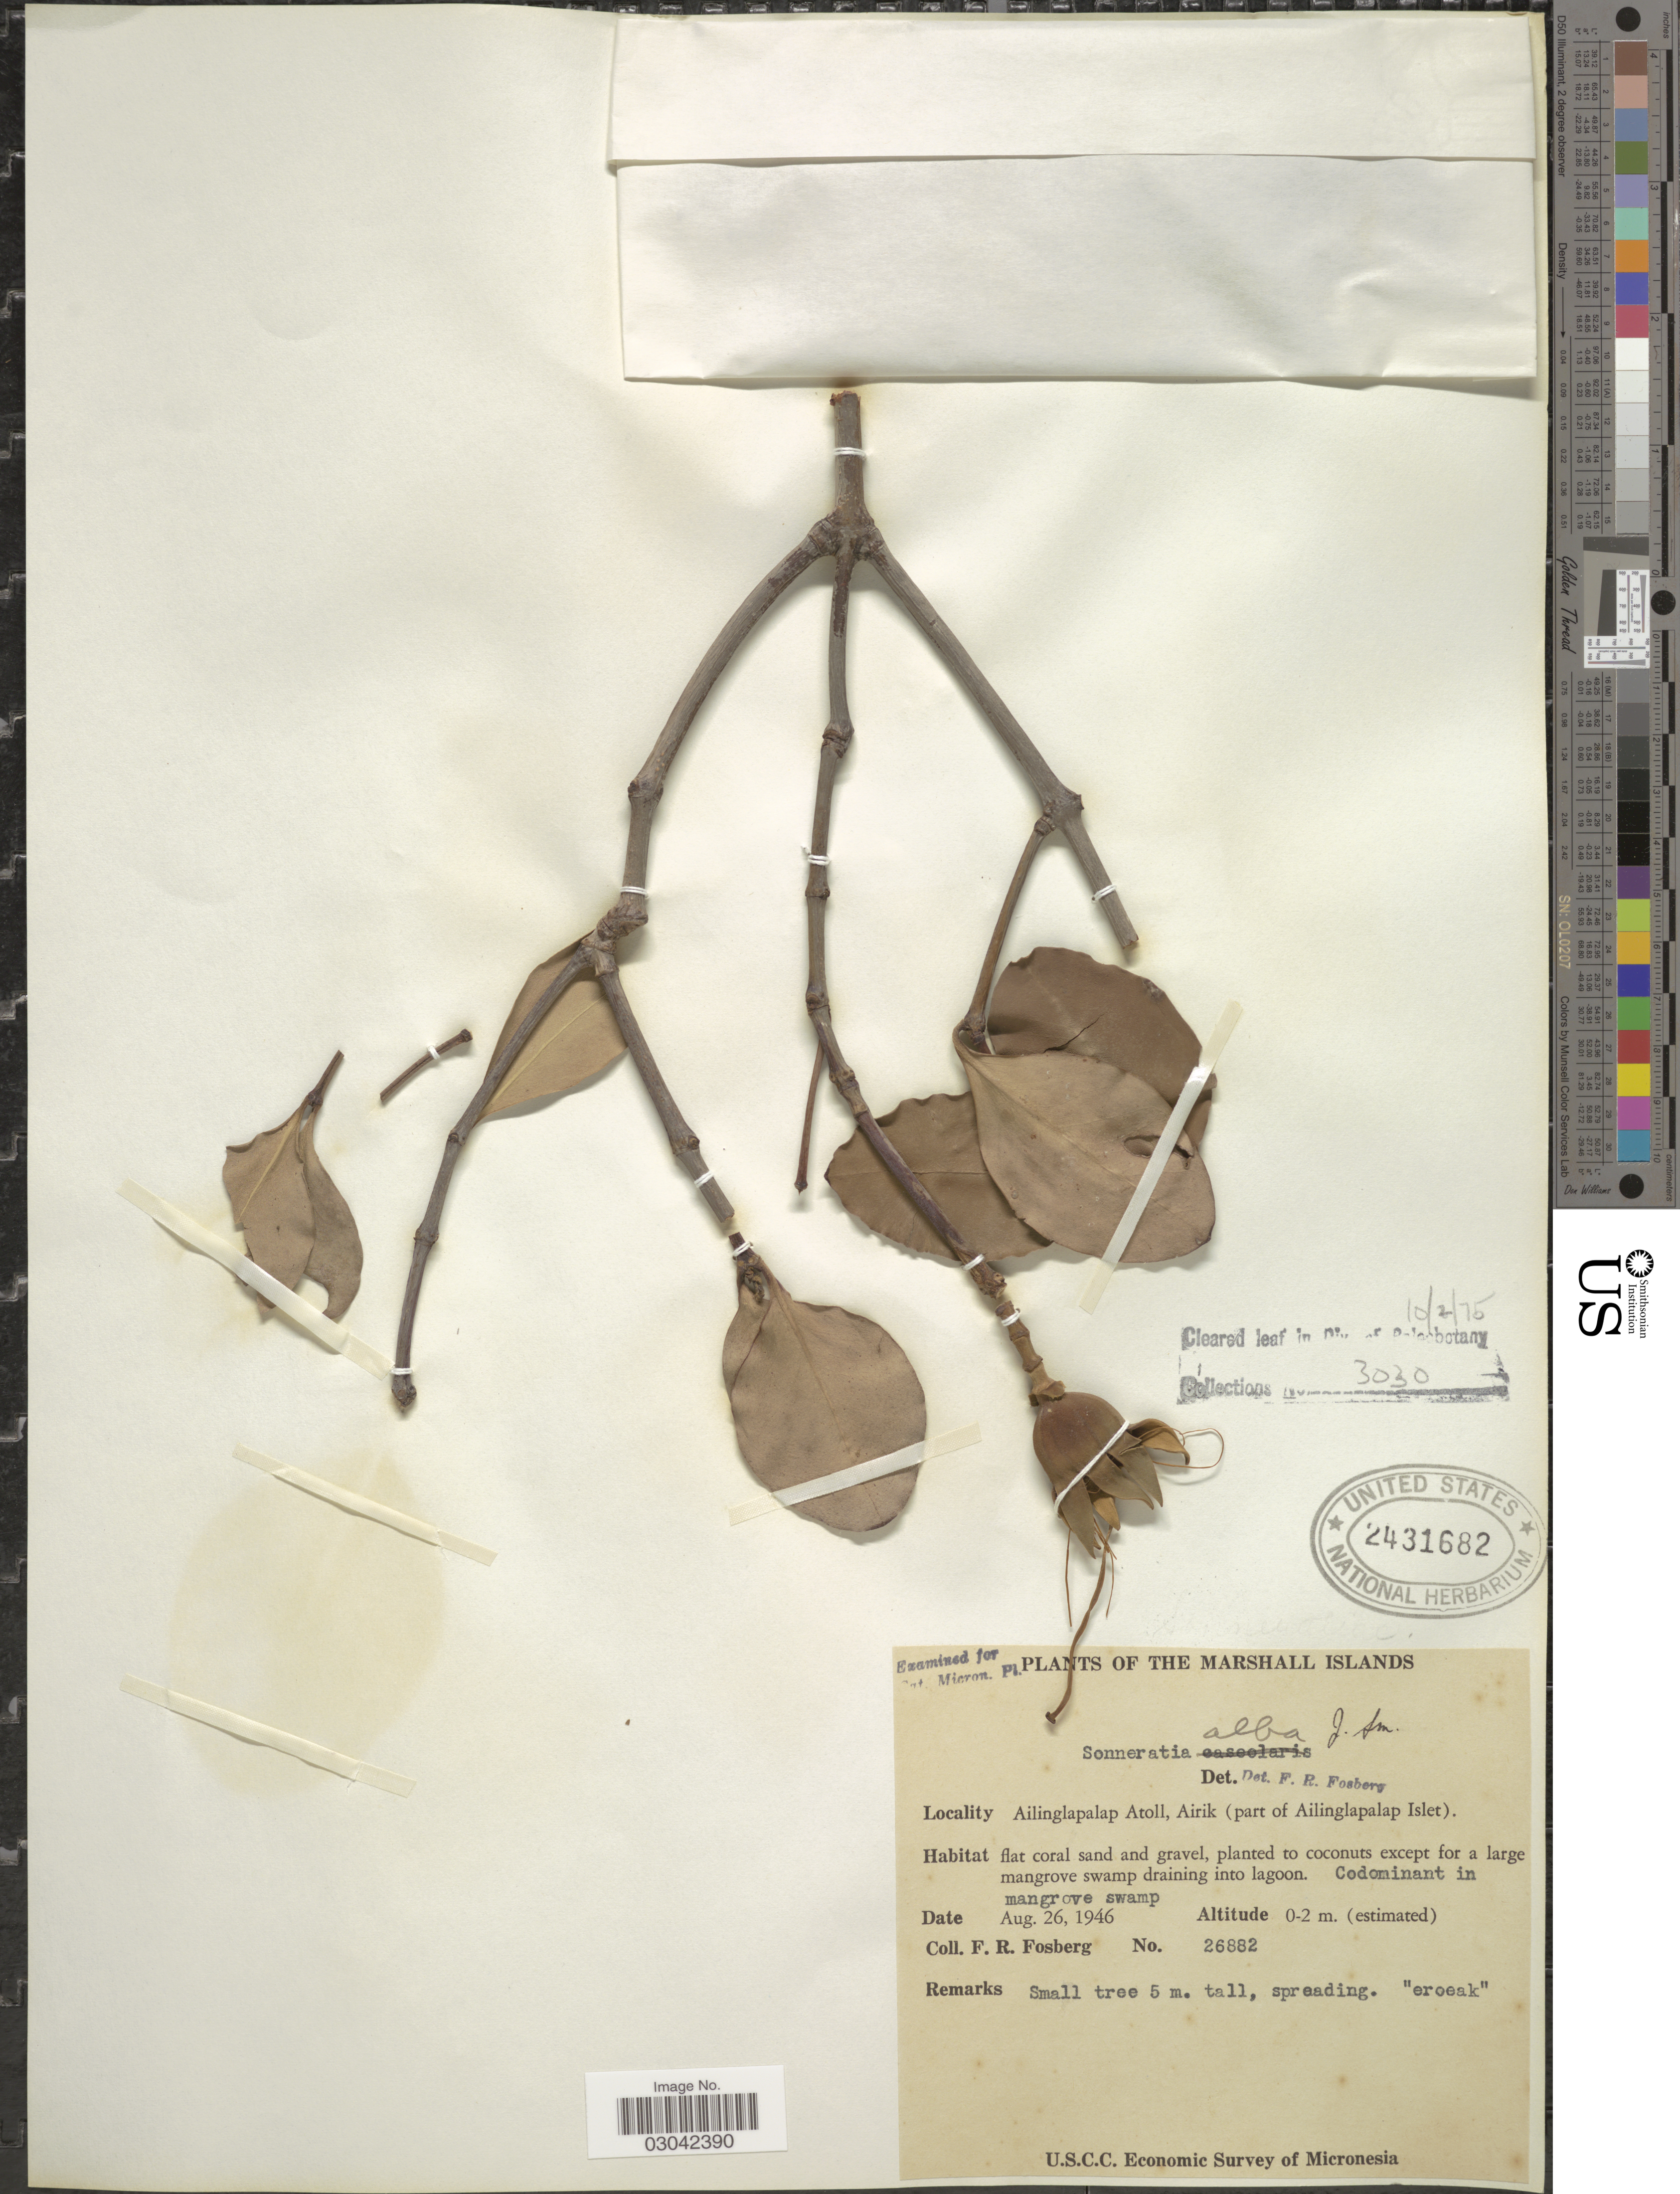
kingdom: Plantae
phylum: Tracheophyta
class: Magnoliopsida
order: Myrtales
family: Lythraceae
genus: Sonneratia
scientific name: Sonneratia alba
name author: Sm.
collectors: F. R. Fosberg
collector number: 26882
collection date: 1946-08-26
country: Marshall Islands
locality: Marshall Islands. Ailinglapalap Atoll, Airik (part of Ailinglapalap Islet).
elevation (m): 0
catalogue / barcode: US 2431682